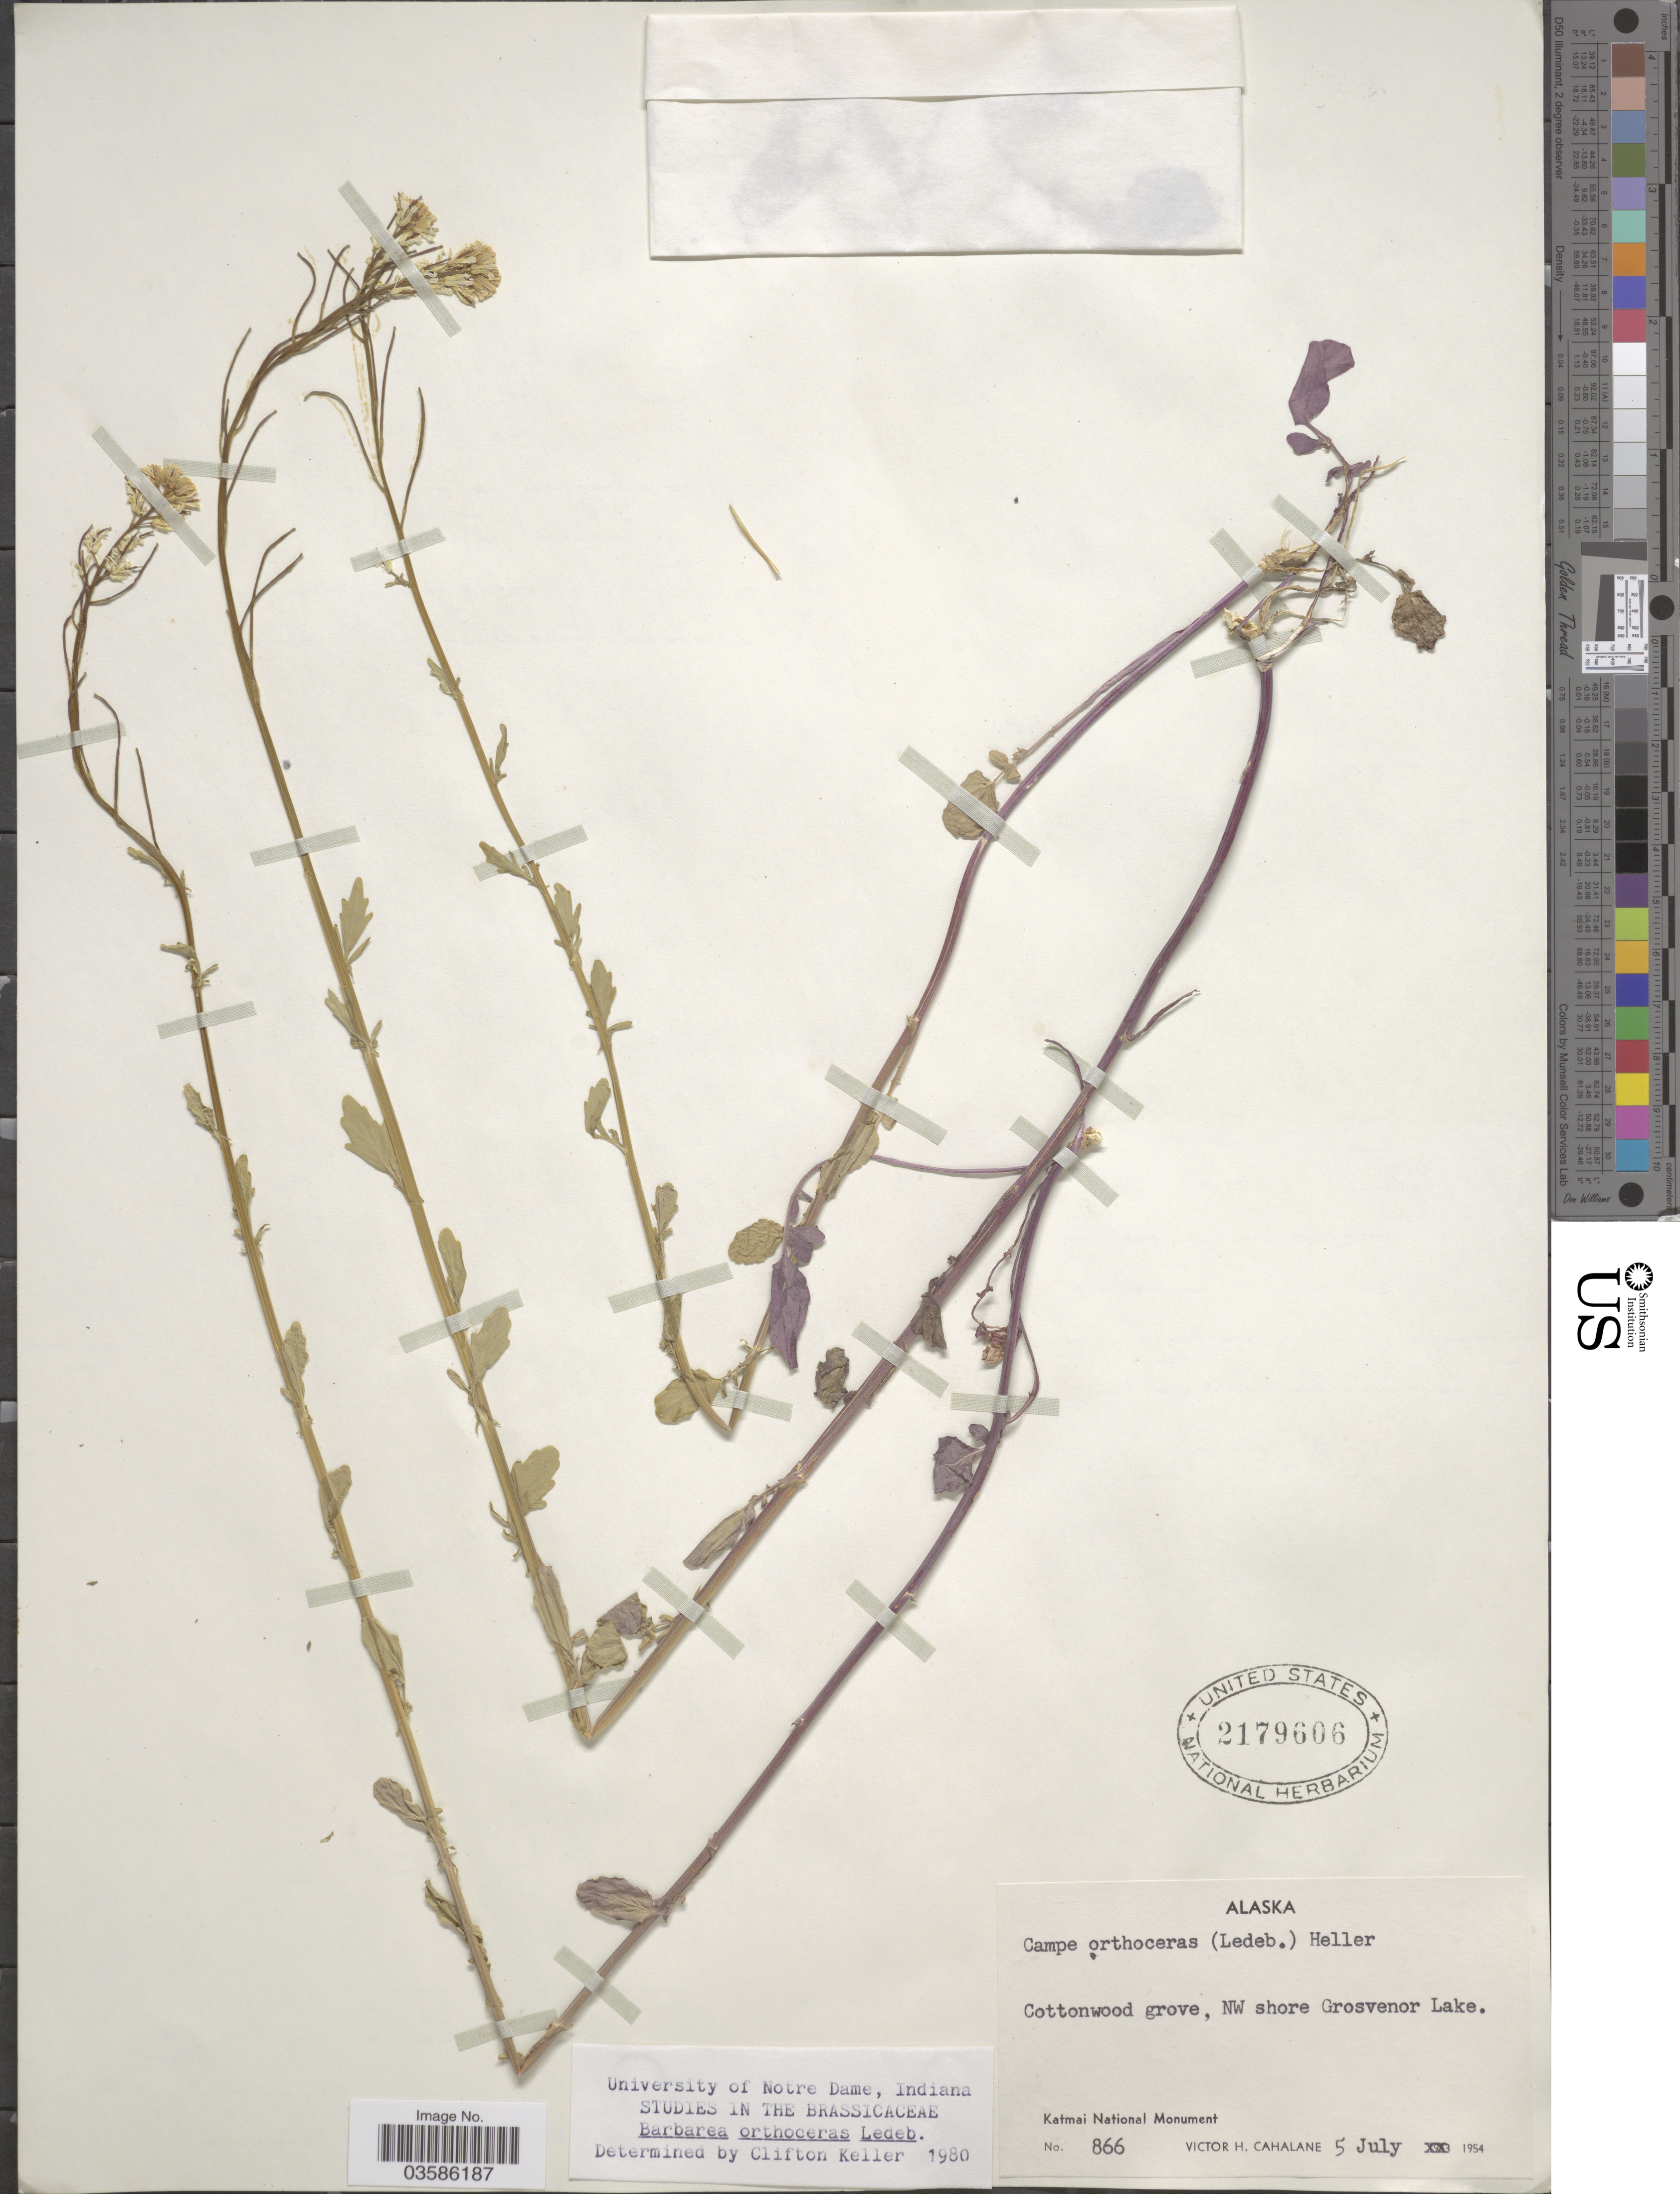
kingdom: Plantae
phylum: Tracheophyta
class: Magnoliopsida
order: Brassicales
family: Brassicaceae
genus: Barbarea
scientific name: Barbarea orthoceras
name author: Ledeb.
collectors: V. Cahalane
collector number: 866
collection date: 1954-07-05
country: United States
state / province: Alaska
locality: Cottonwood grove, NW shore Grosvenor Lake. Katmai National Monument.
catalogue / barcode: US 2179606